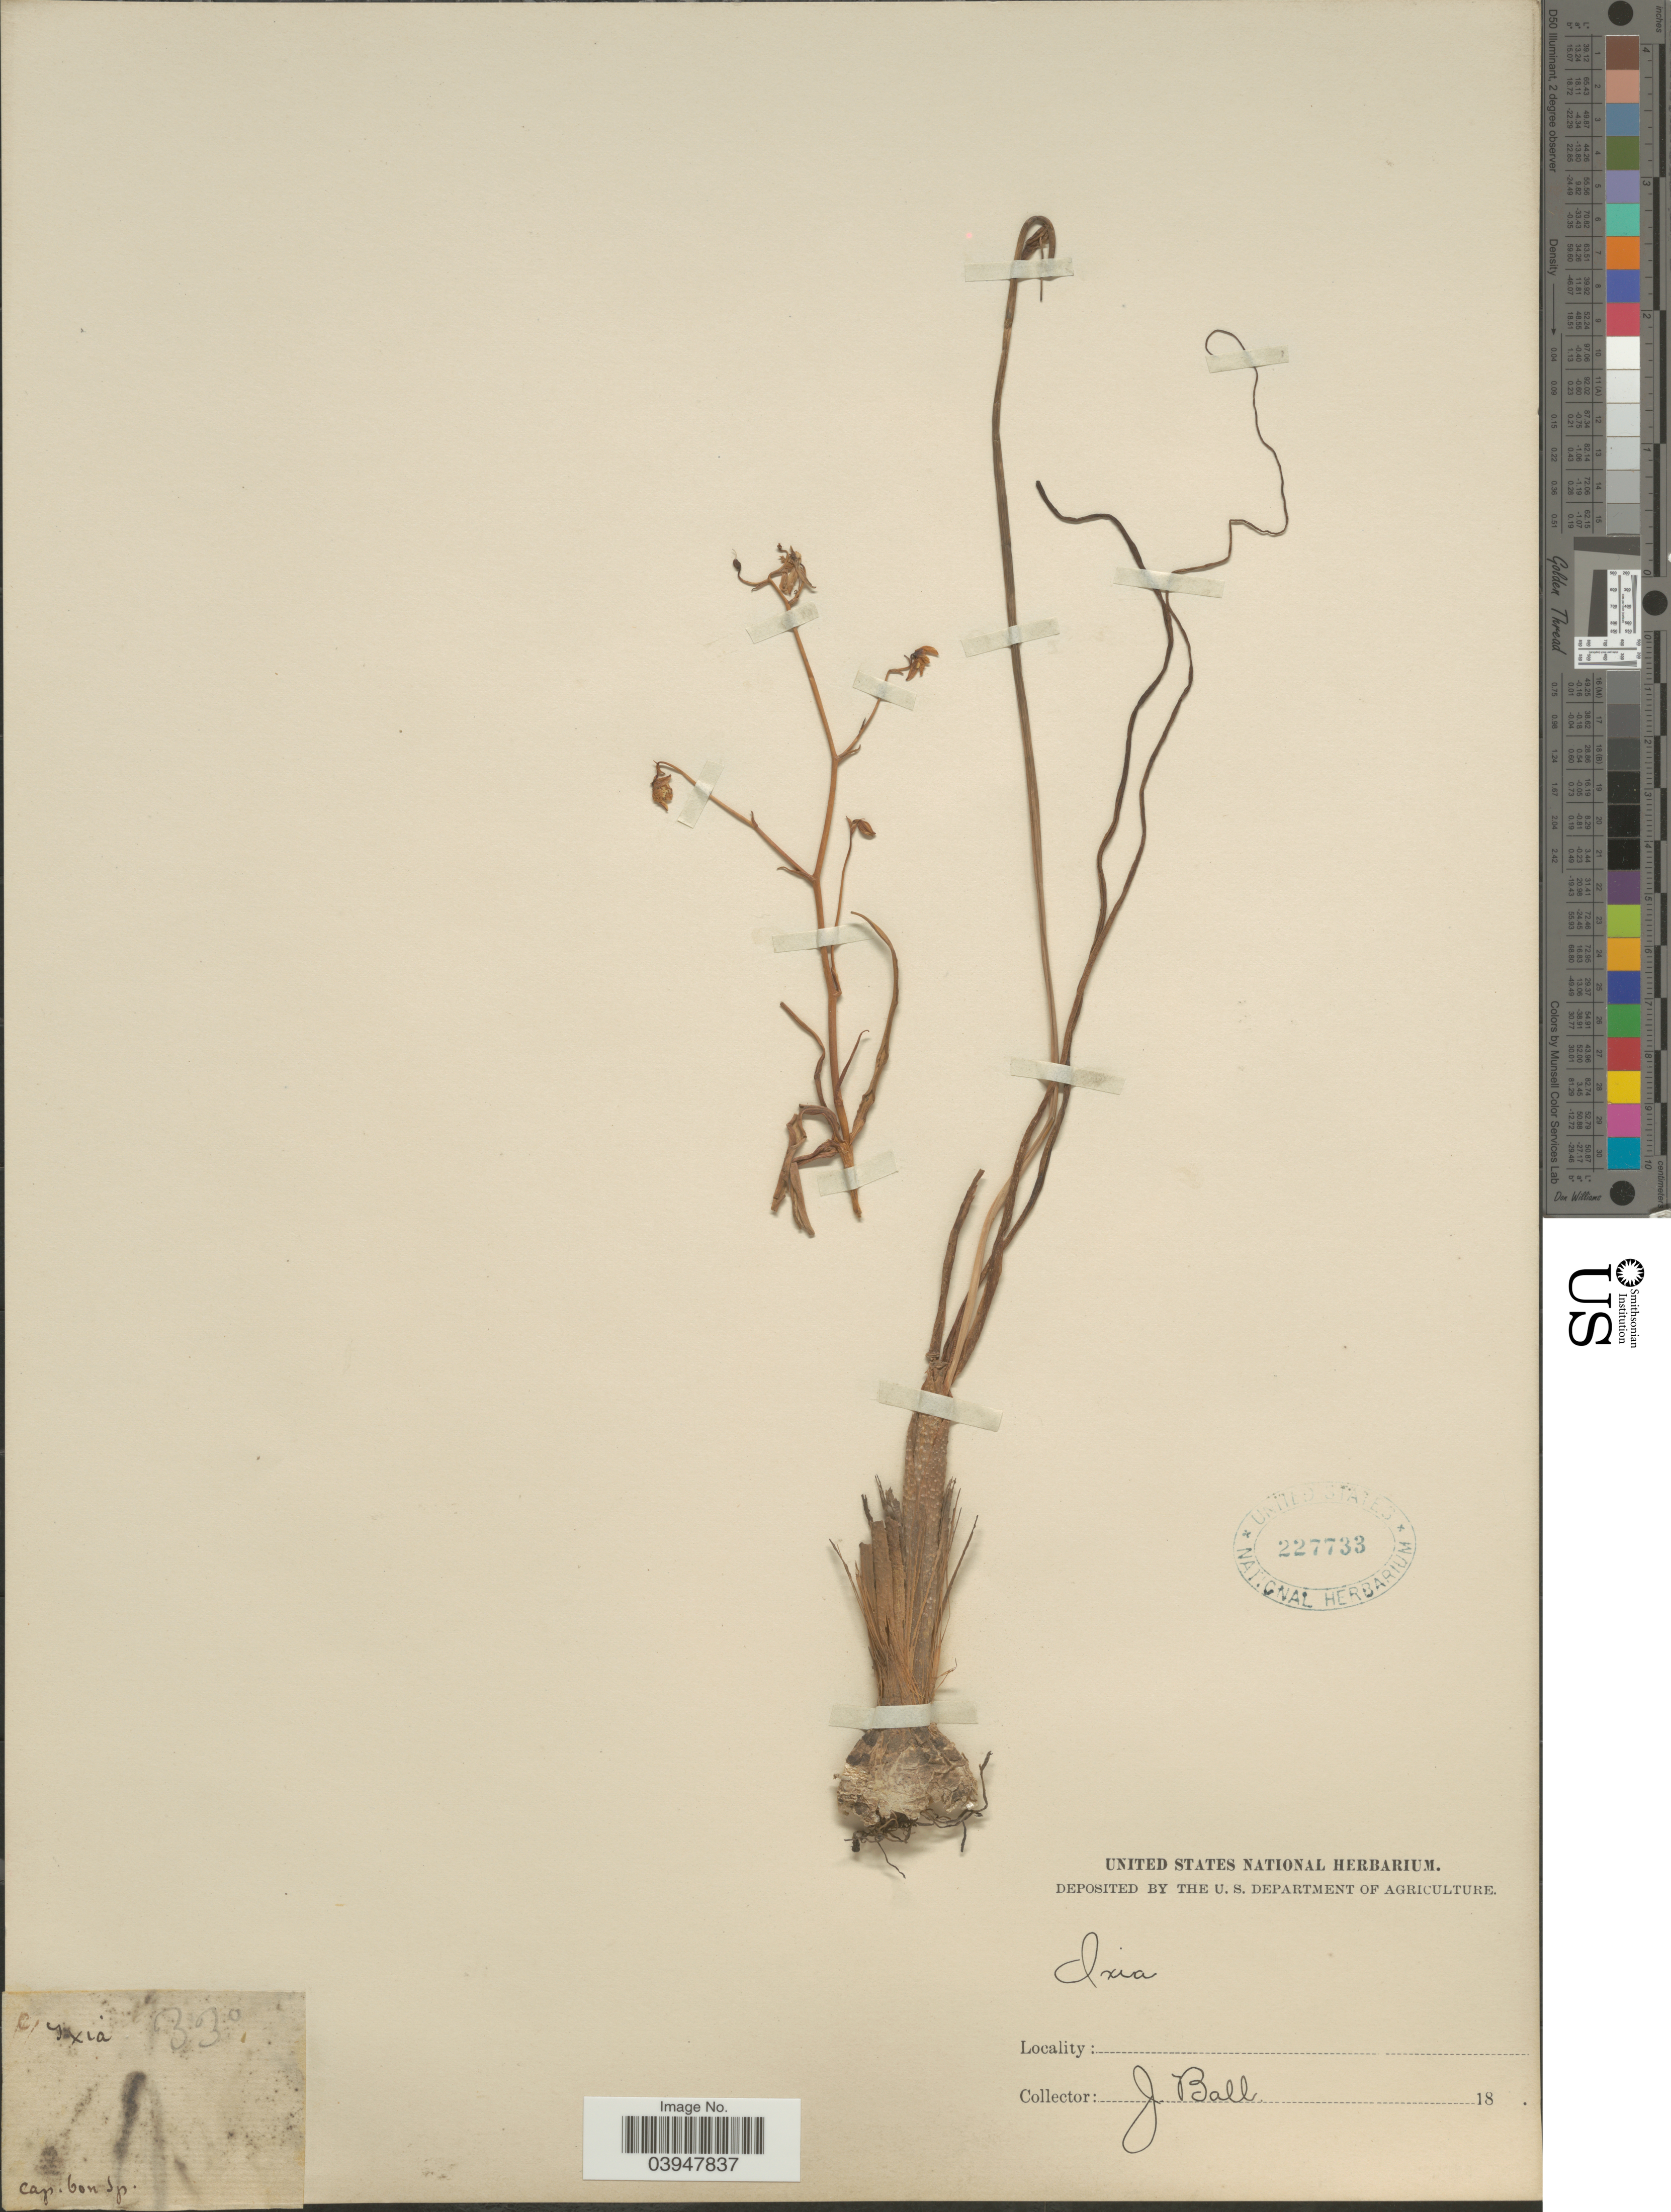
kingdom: Plantae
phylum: Tracheophyta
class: Liliopsida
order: Asparagales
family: Iridaceae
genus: Ixia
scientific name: Ixia sp.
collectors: J. Ball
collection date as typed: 18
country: South Africa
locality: Cap.bon. Sp.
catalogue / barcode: US 227733